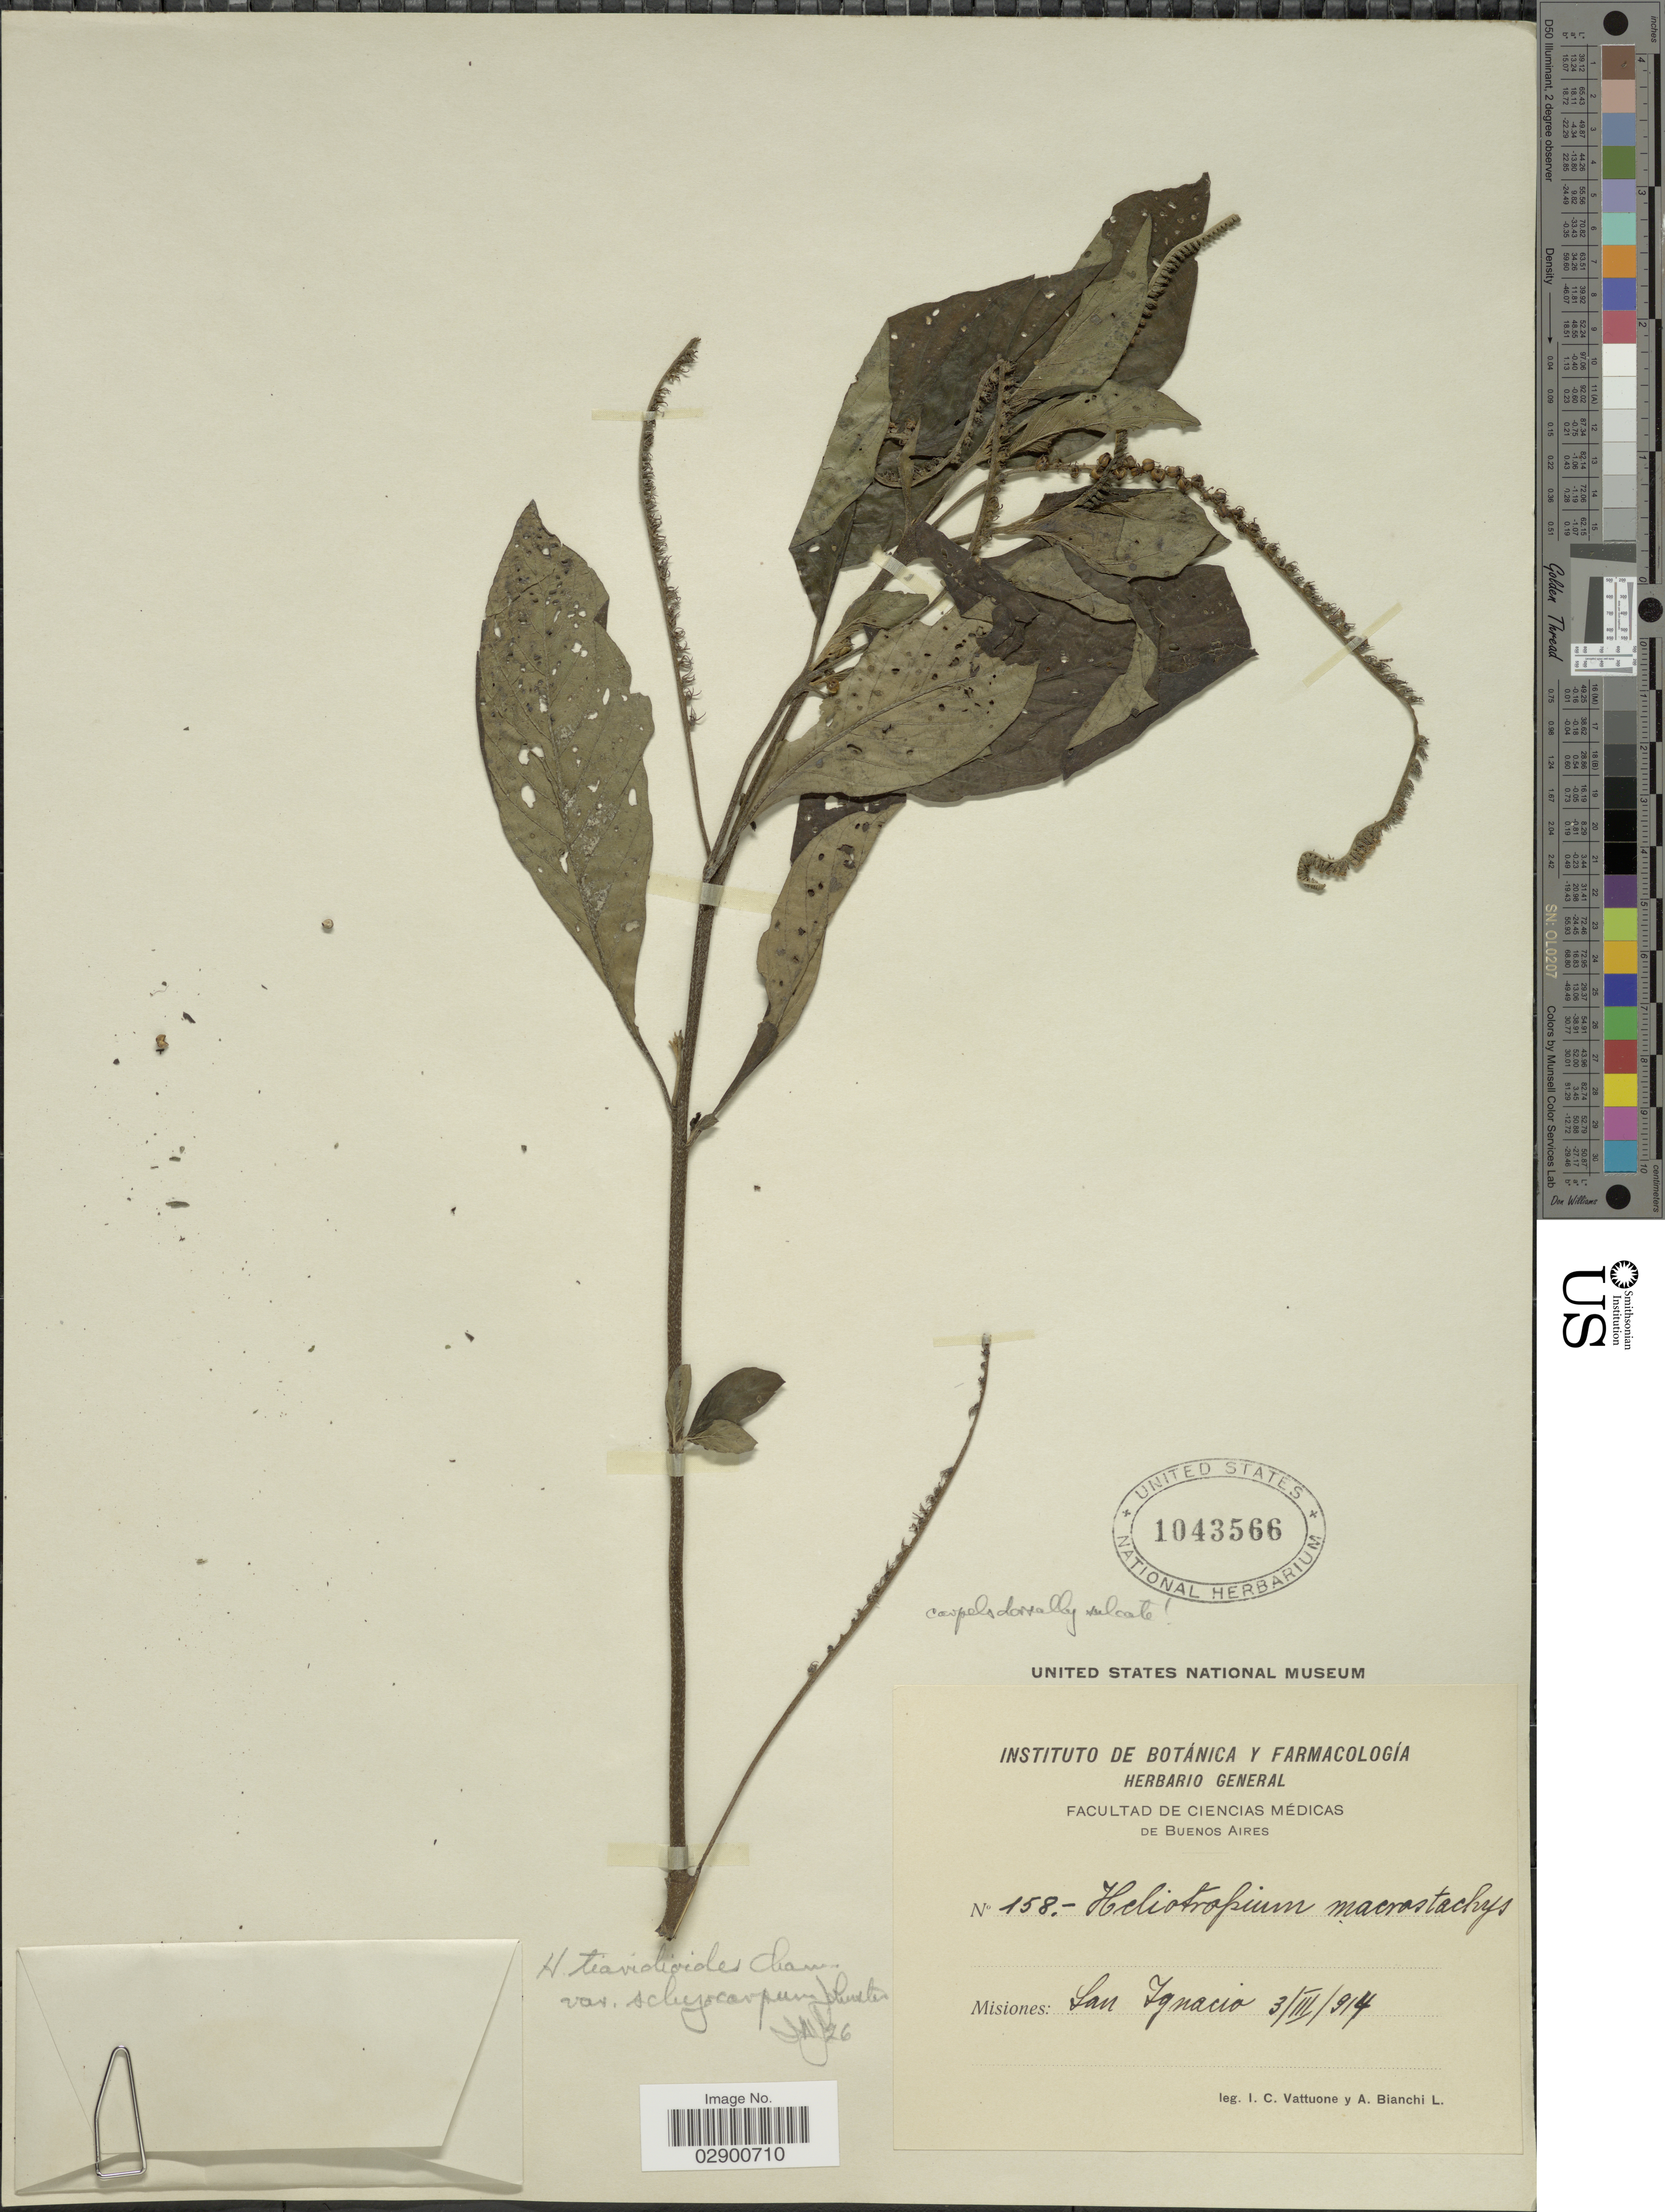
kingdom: Plantae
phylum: Tracheophyta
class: Magnoliopsida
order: Boraginales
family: Heliotropiaceae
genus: Heliotropium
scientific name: Heliotropium transalpinum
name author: Vell.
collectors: I. Vattuone & A. Bianchi L.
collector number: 158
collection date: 1914-03-03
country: Argentina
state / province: Misiones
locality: San Ignacio.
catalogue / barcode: US 1043566